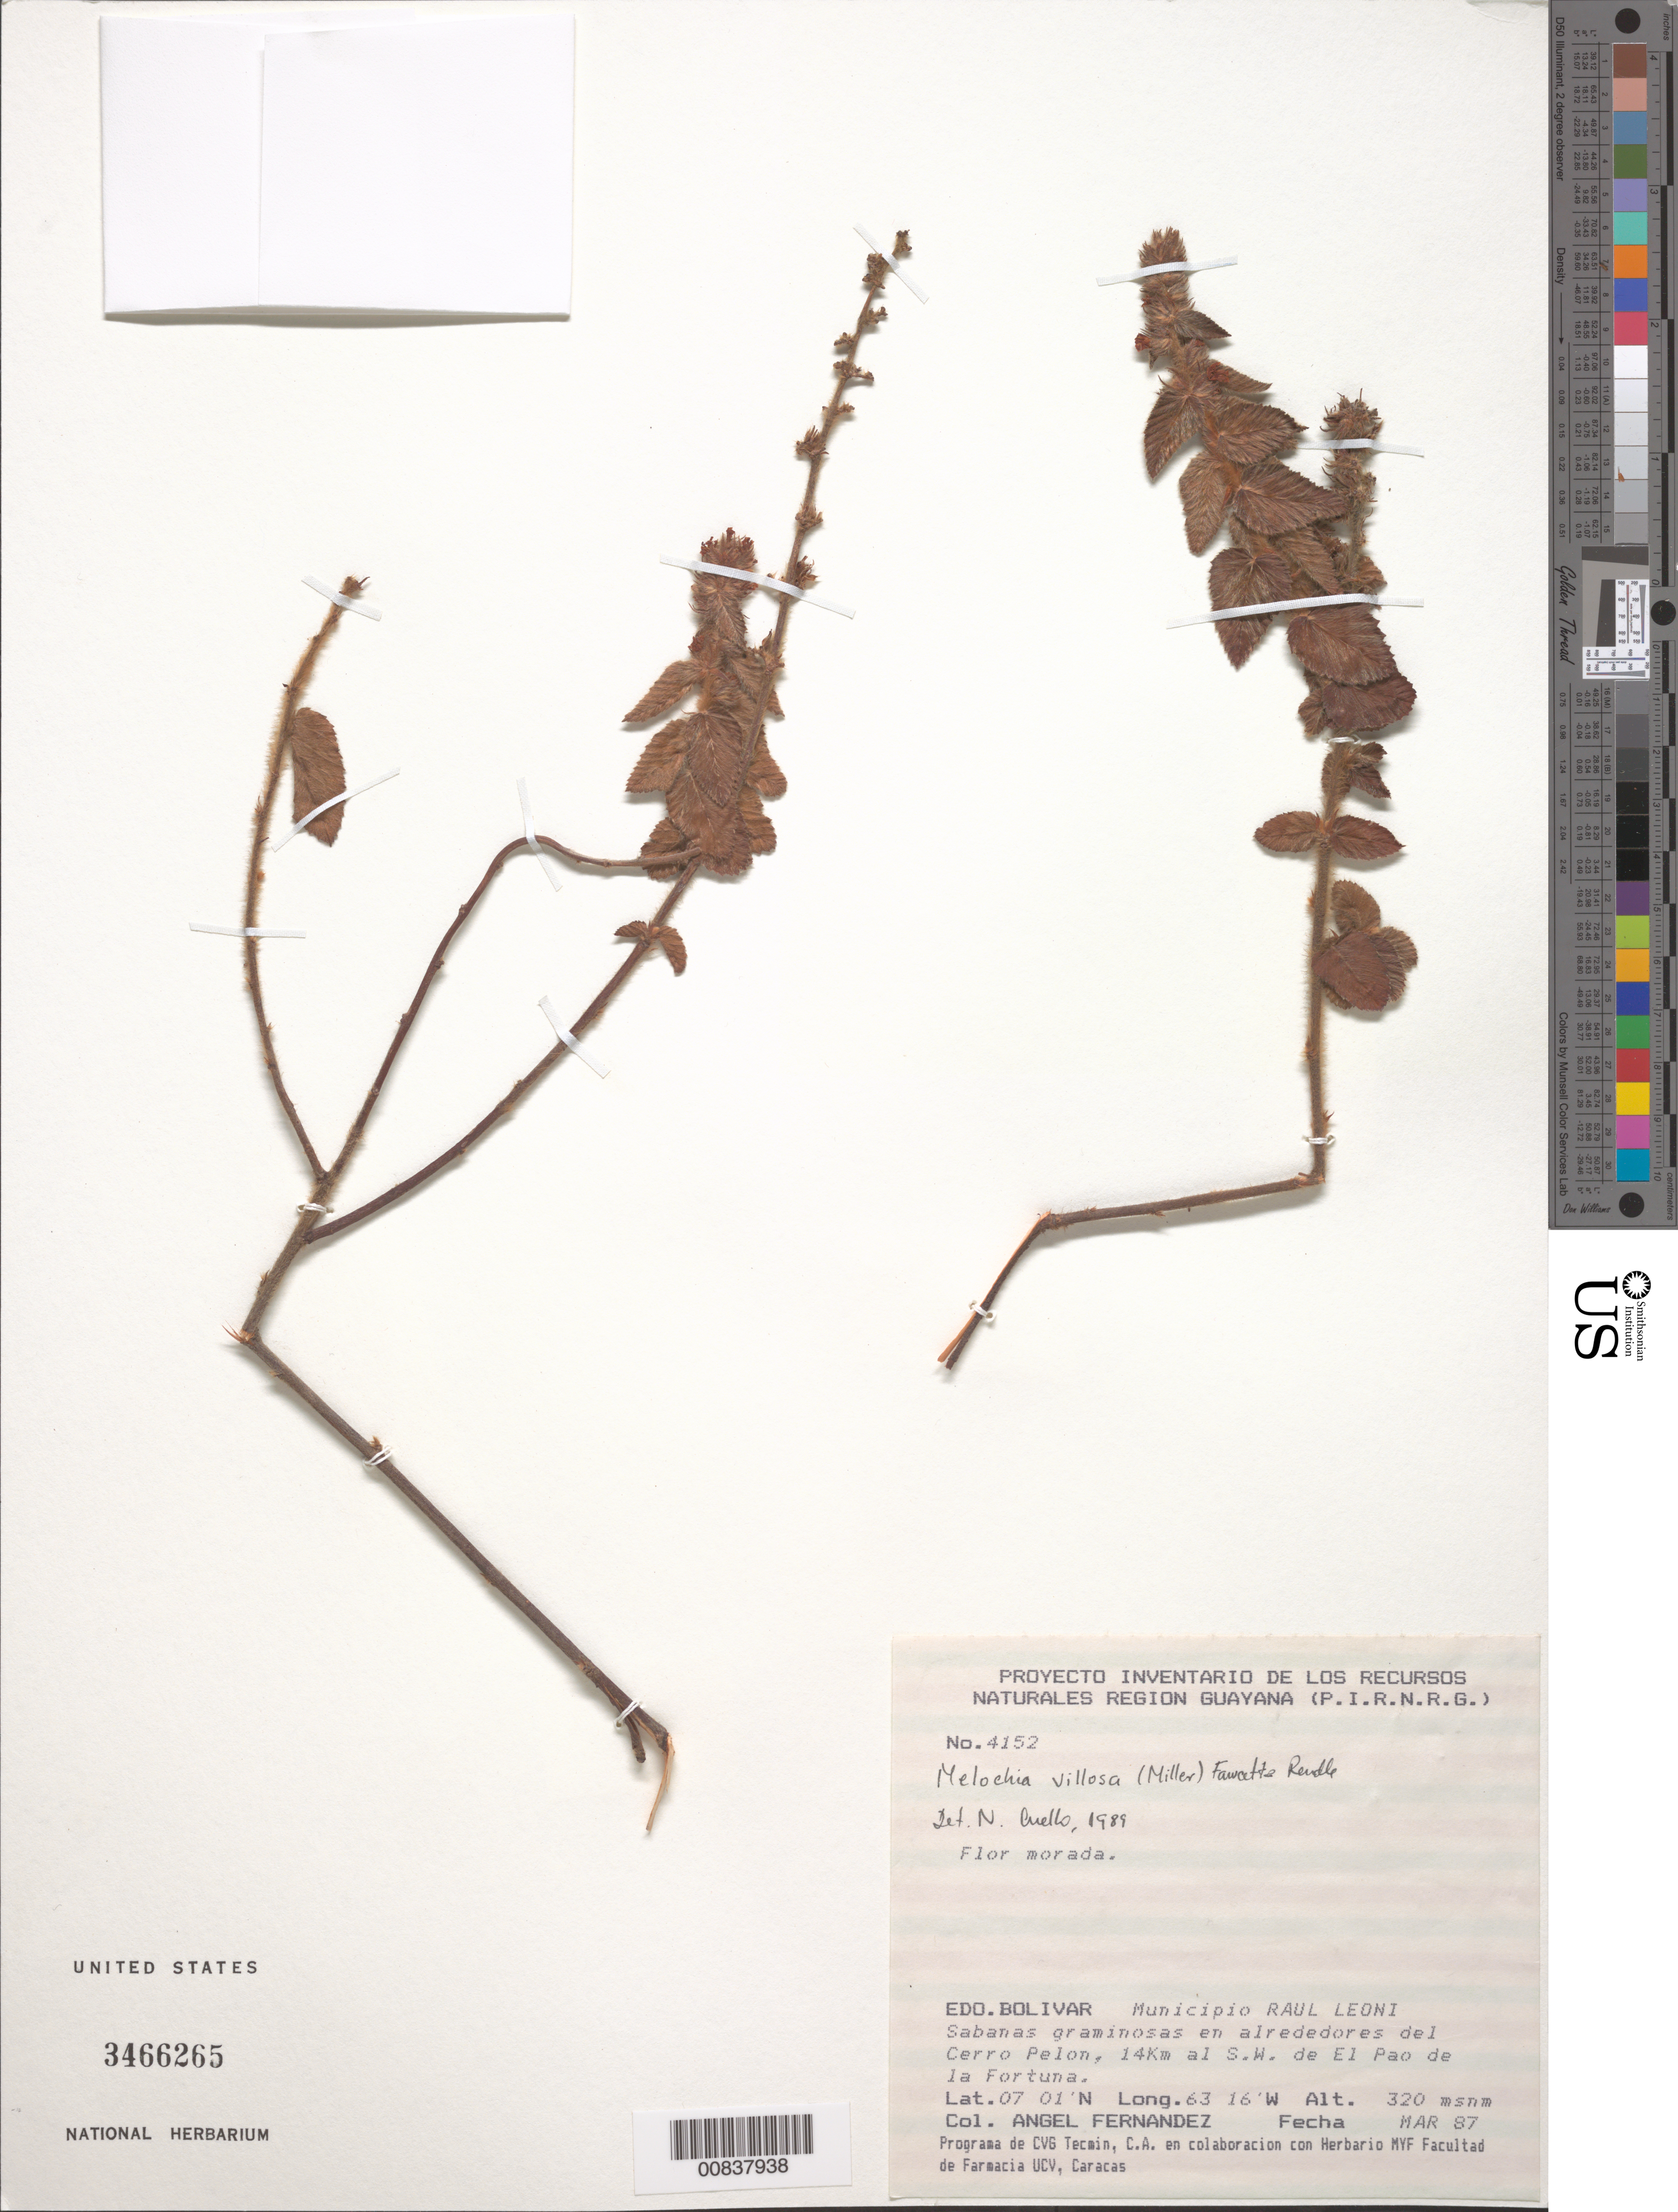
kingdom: Plantae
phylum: Tracheophyta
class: Magnoliopsida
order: Malvales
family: Malvaceae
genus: Melochia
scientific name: Melochia spicata var. spicata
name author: (L.) Fryxell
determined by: Dorr, L. J., (BOT), Smithsonian Institution - National Museum of Natural History (UNITED STATES)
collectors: A. Fernández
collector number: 4152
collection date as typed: Mar-87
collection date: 1987-03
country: Venezuela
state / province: Bolívar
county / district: Angostura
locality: Mun. Raúl Leoni [=Angostura], Cerro Pelon, 14 km SW de El Pao de la Fortuna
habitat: Sabanas graminosas en alrededores del cerro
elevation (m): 320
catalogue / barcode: US 3466265